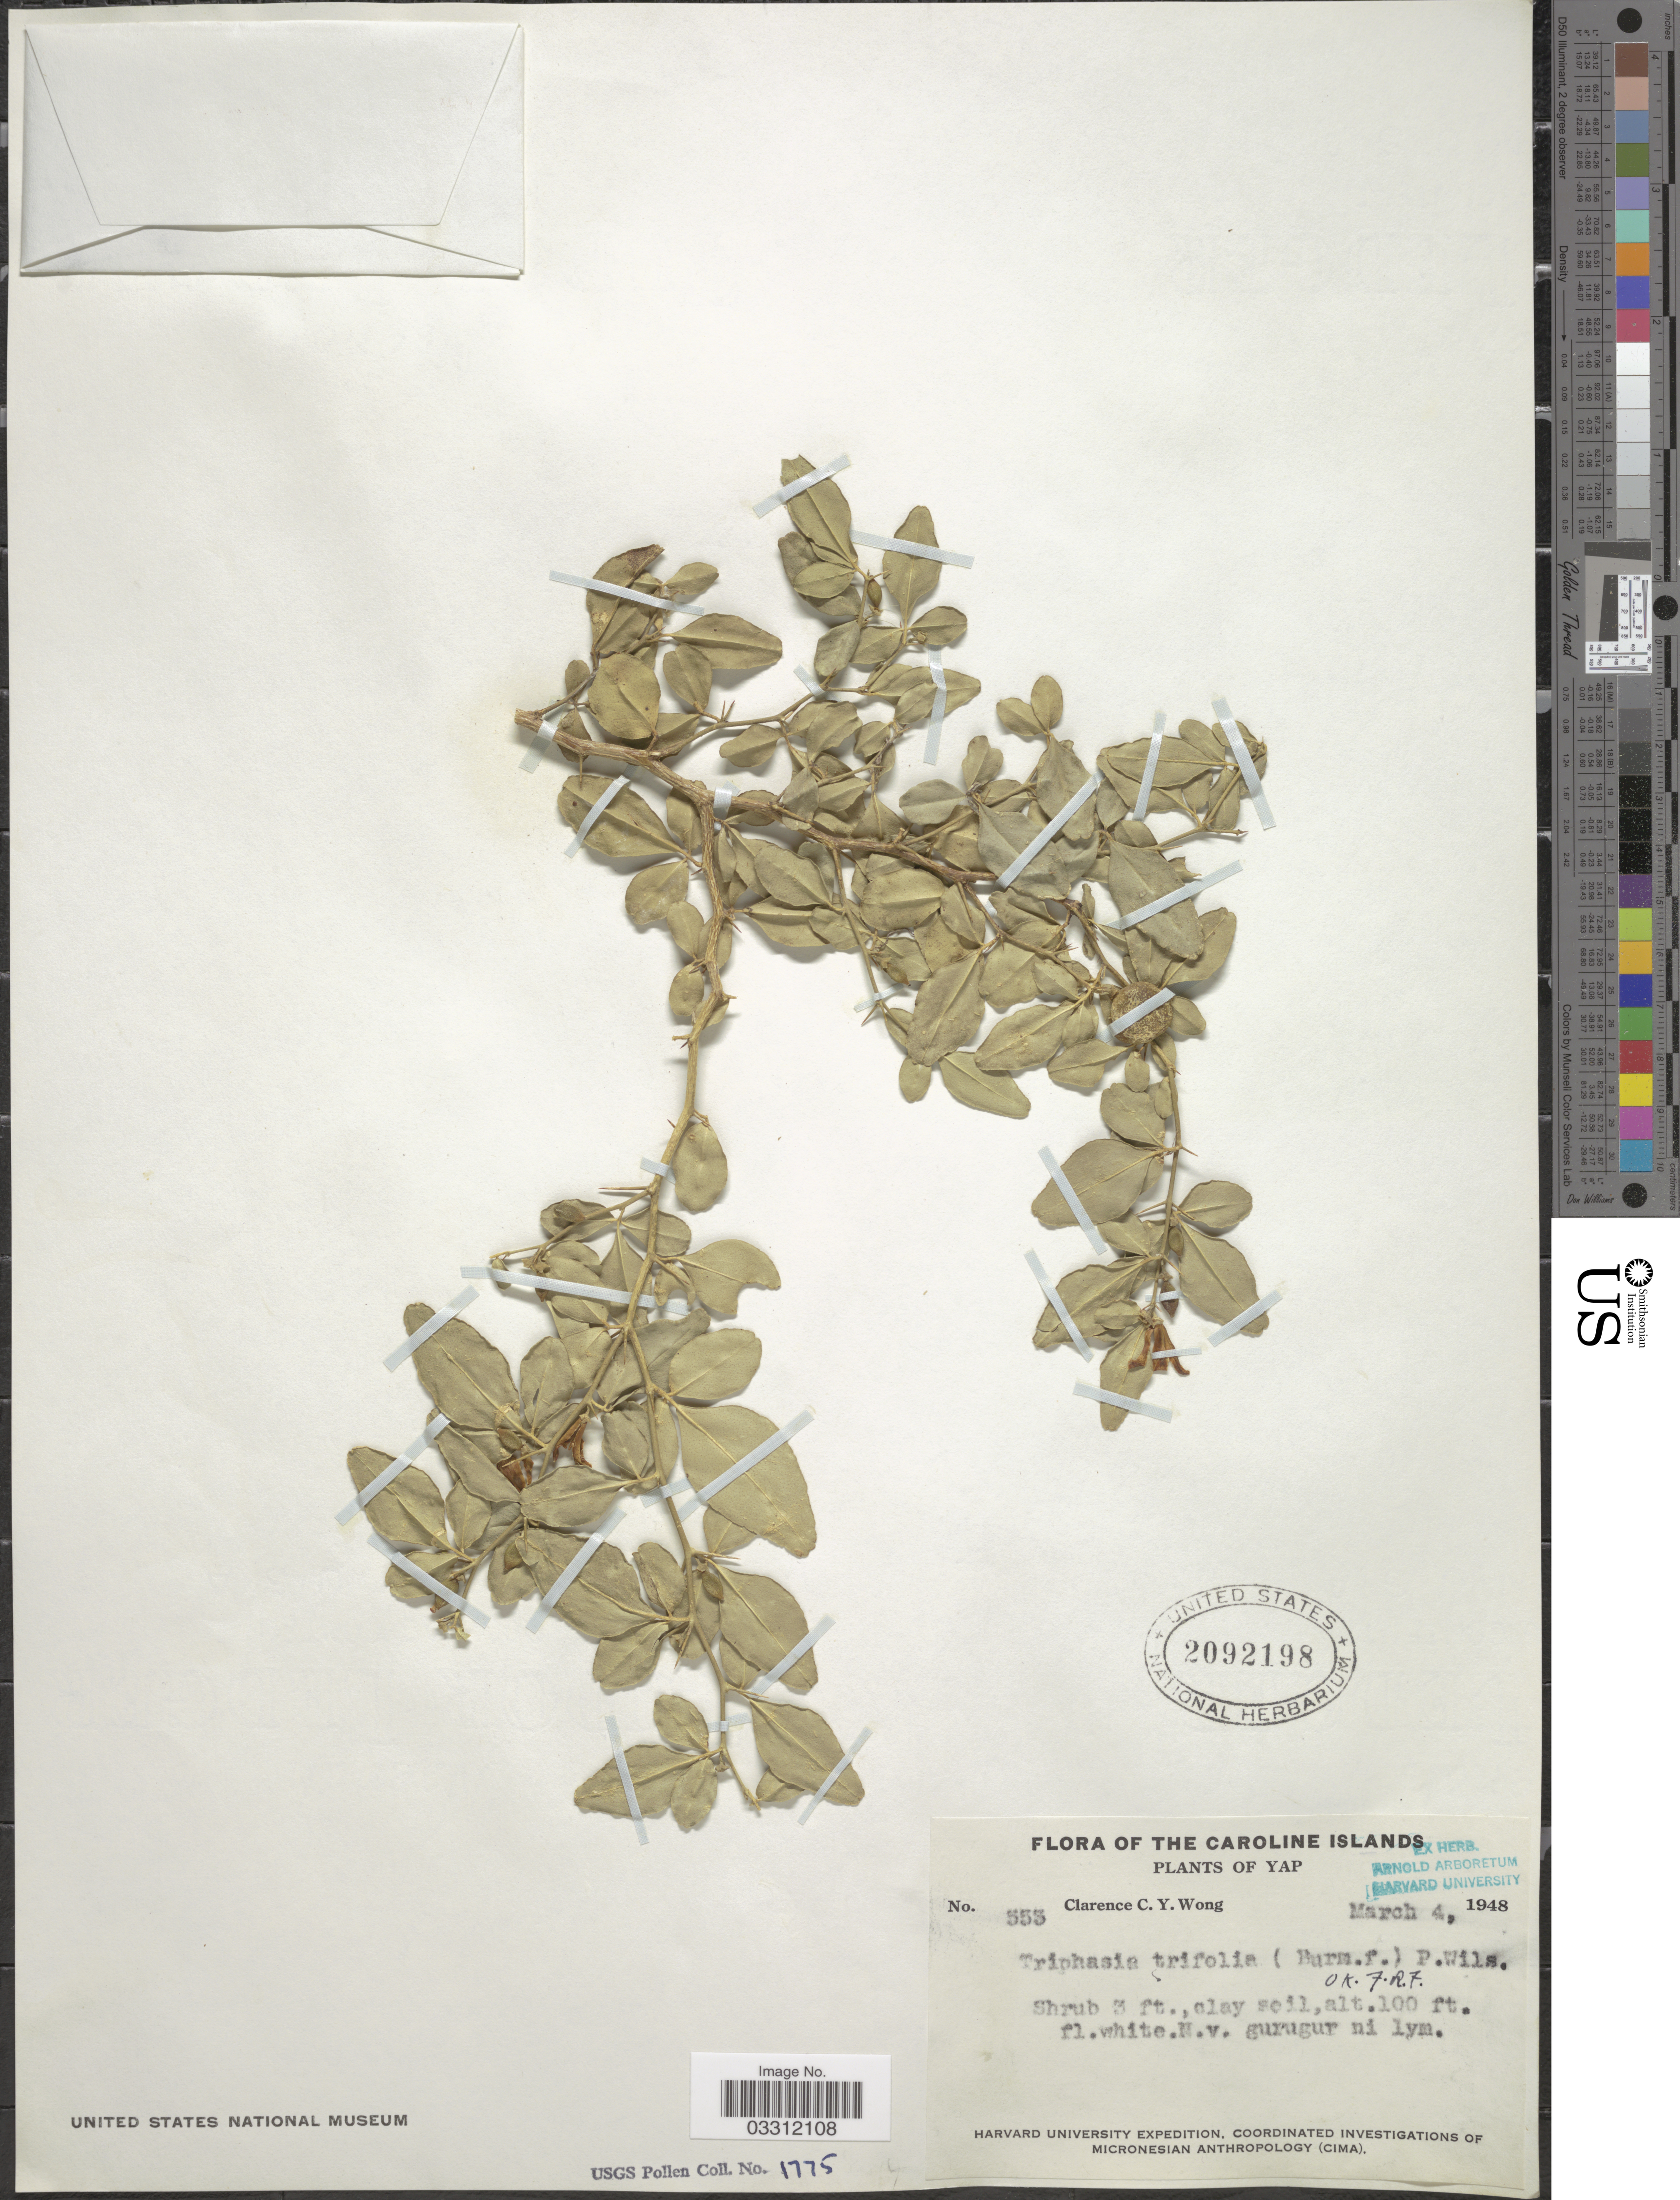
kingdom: Plantae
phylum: Tracheophyta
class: Magnoliopsida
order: Sapindales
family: Rutaceae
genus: Triphasia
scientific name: Triphasia trifolia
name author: (Burm. f.) P. Wilson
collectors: C. Wong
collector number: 553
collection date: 1948-03-04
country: Micronesia, Federated States of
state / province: Yap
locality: The Caroline Islands, Yap.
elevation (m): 30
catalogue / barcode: US 2092198